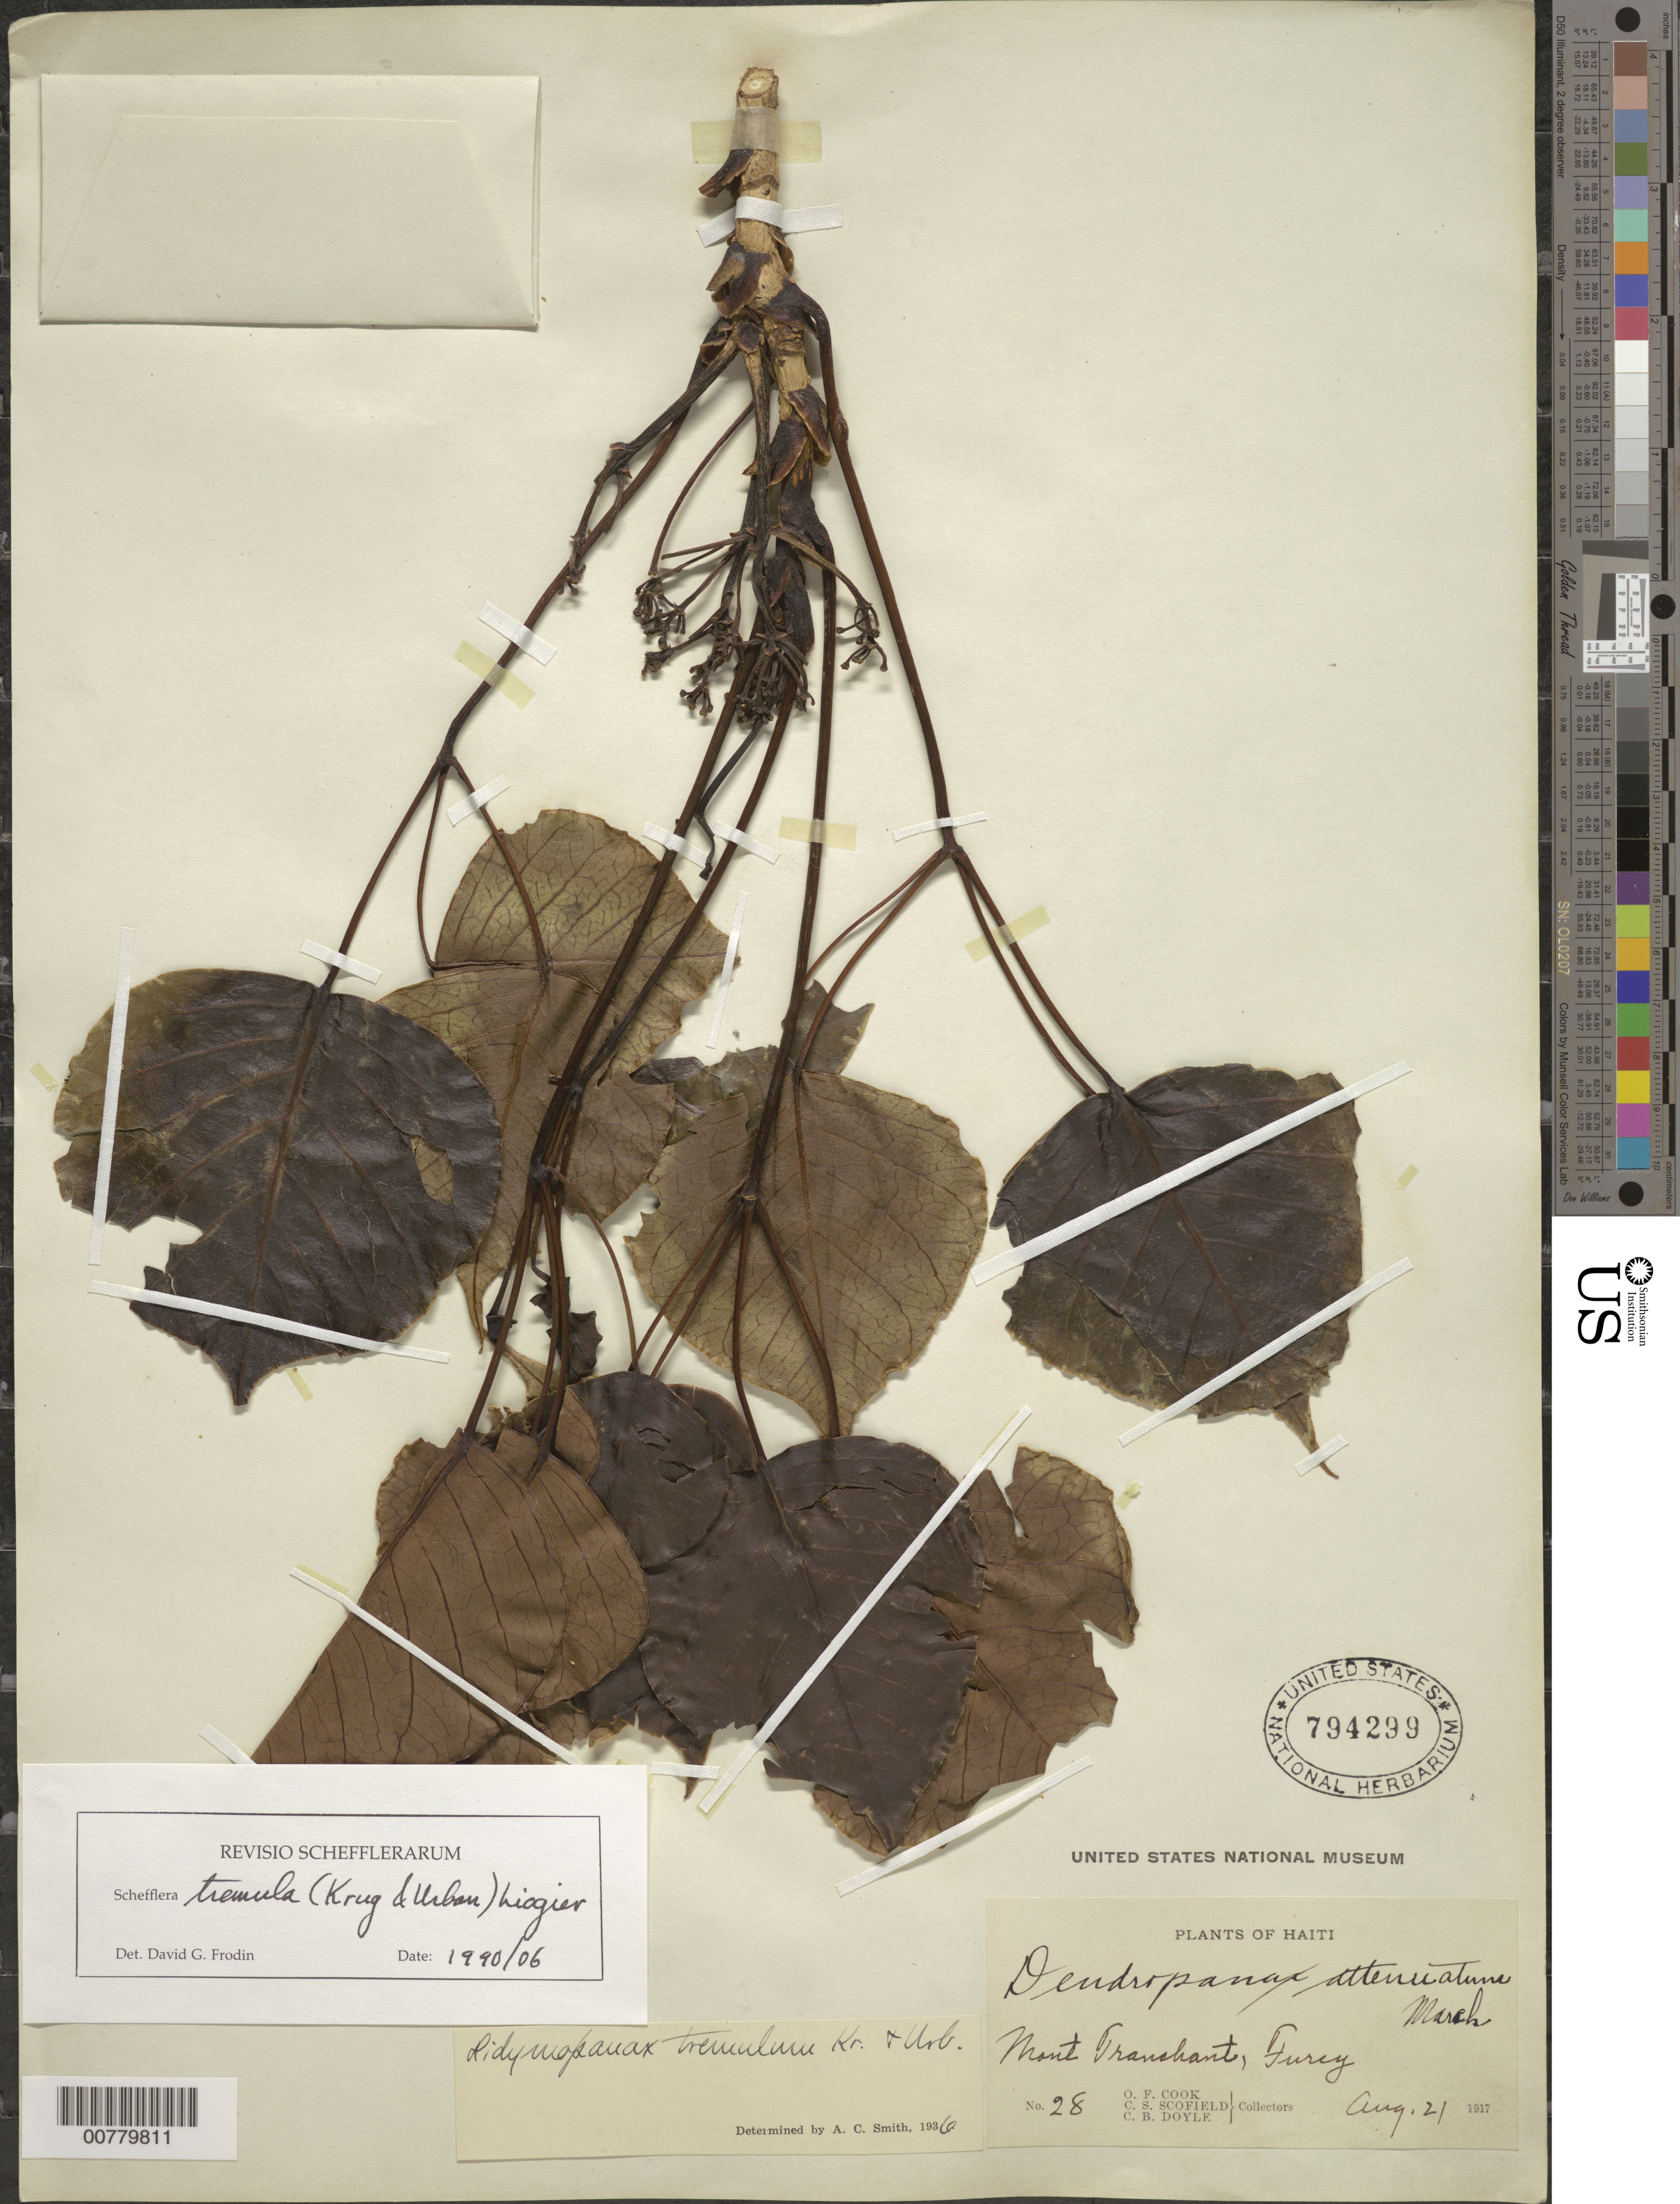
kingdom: Plantae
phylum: Tracheophyta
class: Magnoliopsida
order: Apiales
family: Araliaceae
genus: Schefflera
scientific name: Schefflera tremula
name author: (Krug & Urb.) Alain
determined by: Frodin, D. G.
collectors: O. F. Cook, C. Scofield & C. Doyle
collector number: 28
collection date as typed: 21 Aug 1917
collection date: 1917-08-21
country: Haiti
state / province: Óuest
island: Hispaniola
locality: Furcy, Mont Tranchant.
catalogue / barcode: US 794299